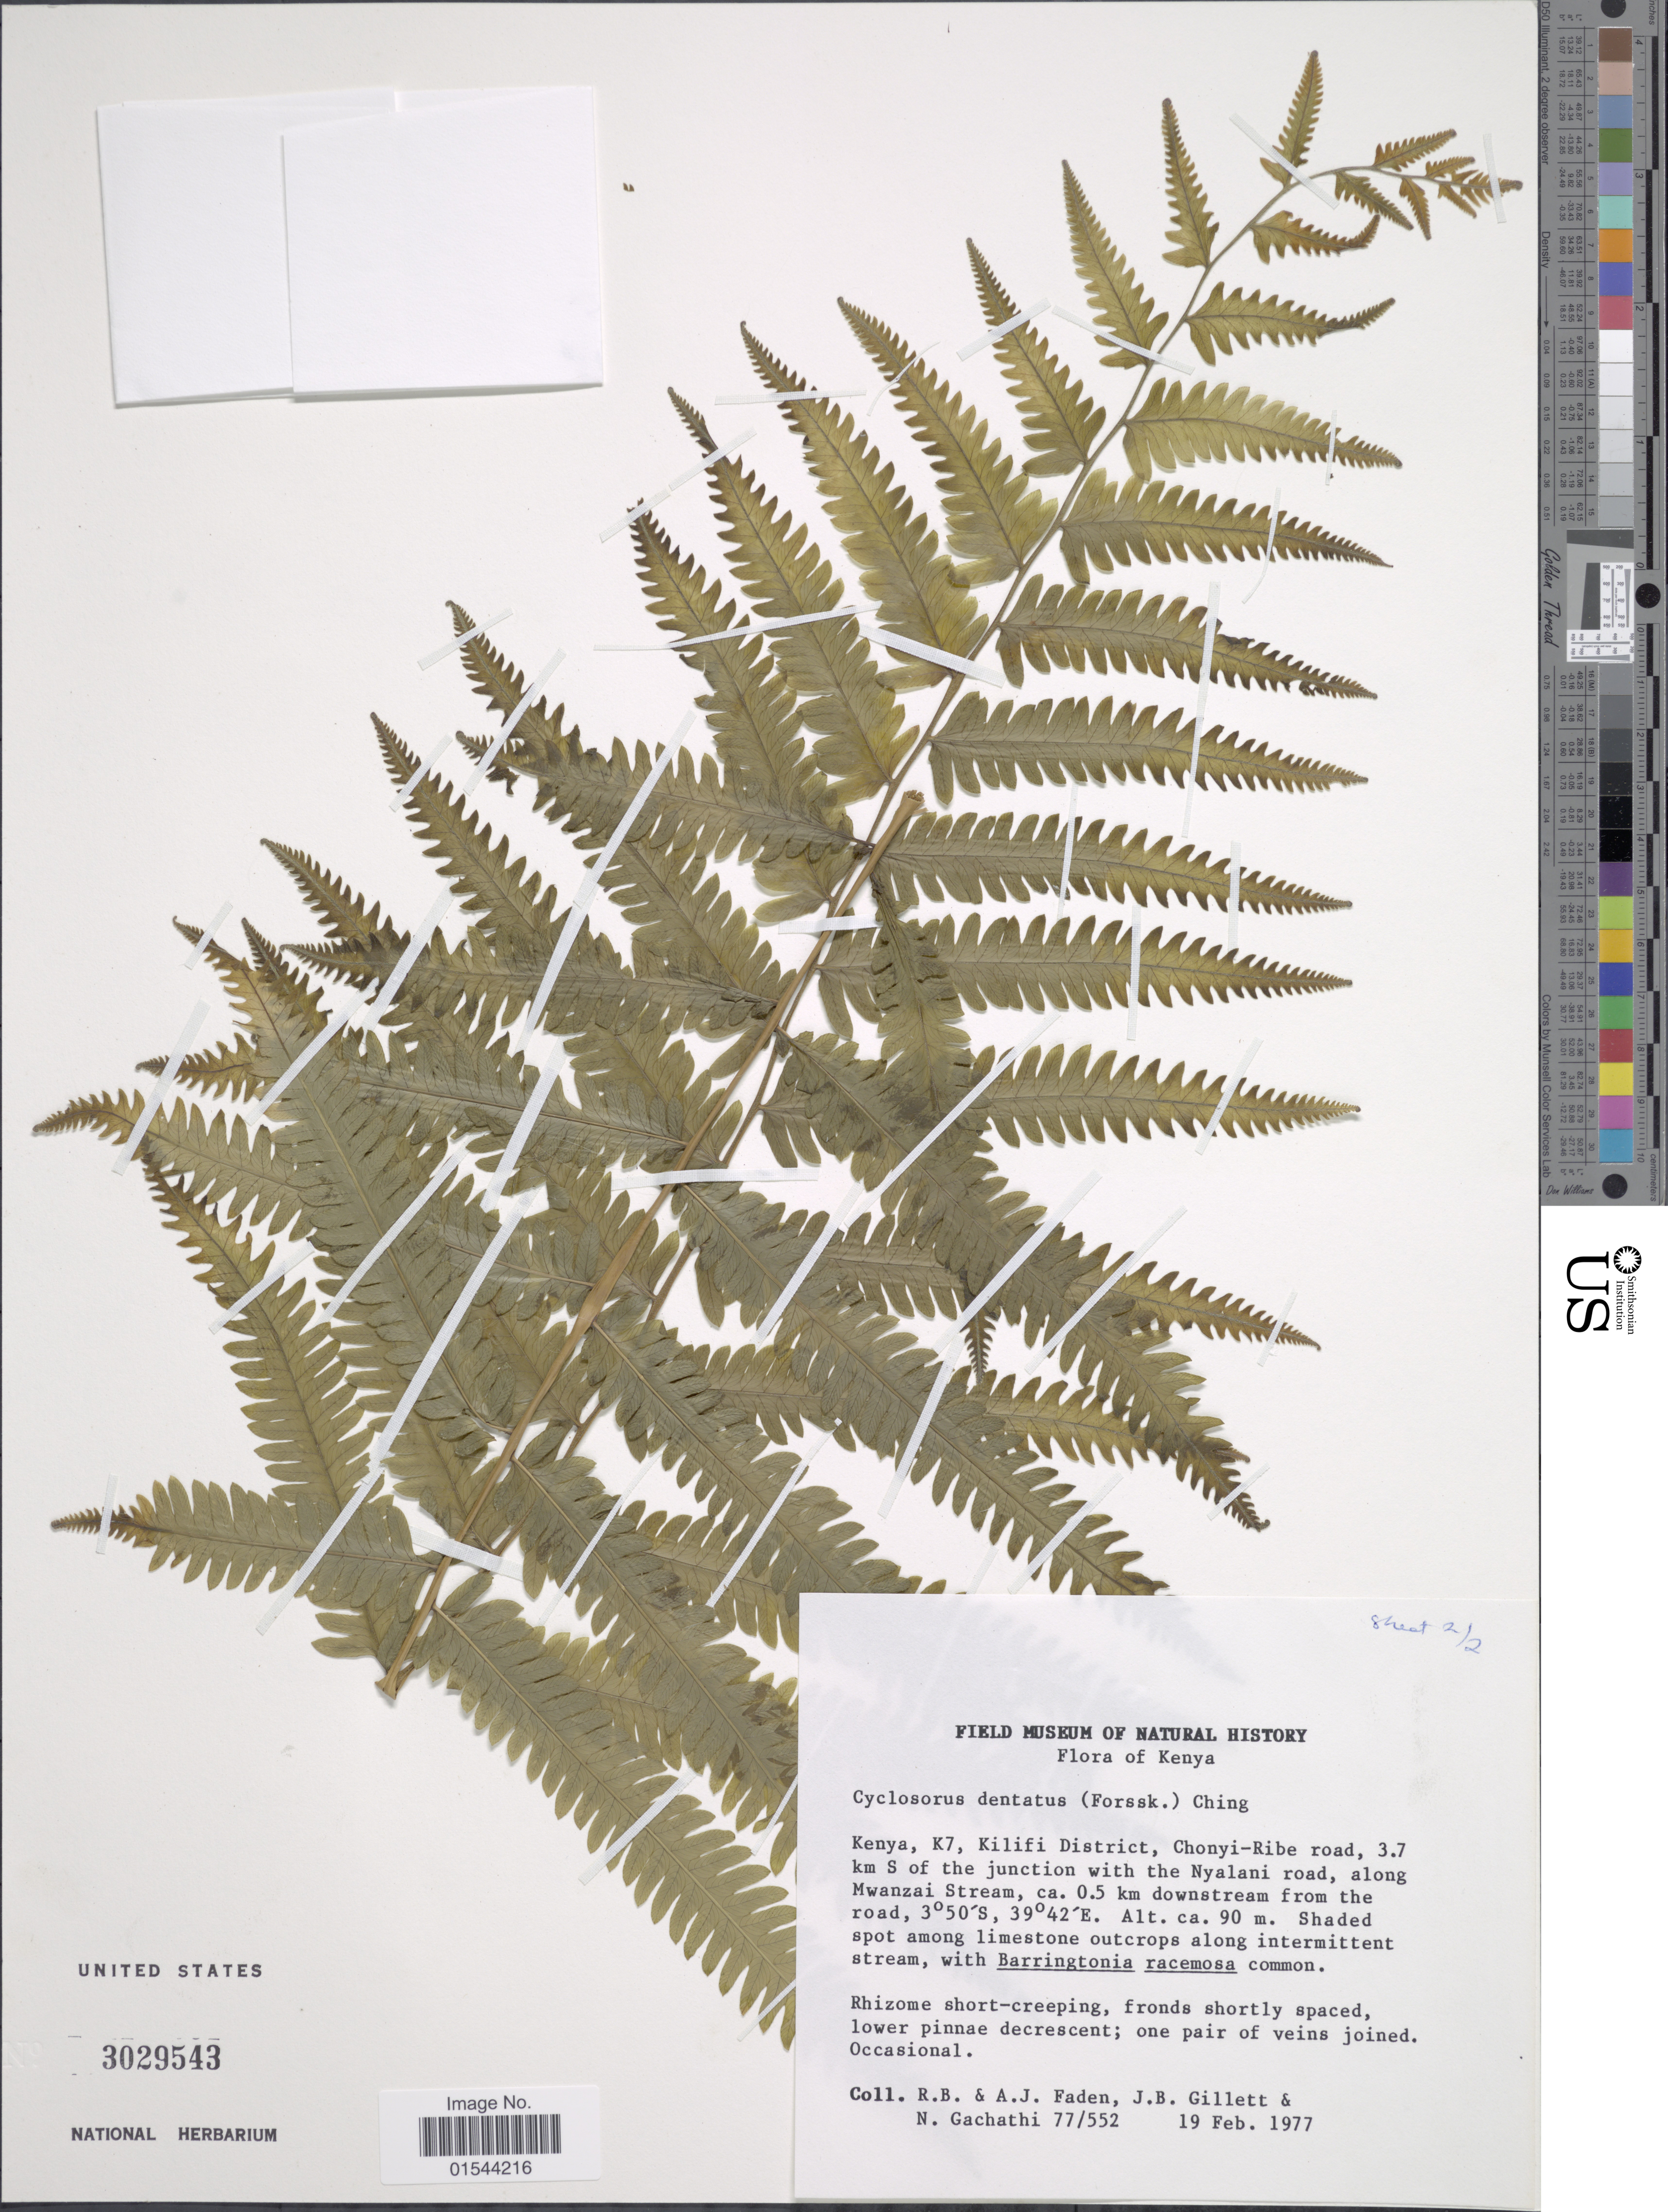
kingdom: Plantae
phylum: Tracheophyta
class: Polypodiopsida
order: Polypodiales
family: Thelypteridaceae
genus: Christella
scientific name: Christella dentata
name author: (Forssk.) Brownsey & Jermy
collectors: R. B. Faden, A. J. Faden, J. B. Gillett & N. Gachathi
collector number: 77/552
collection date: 1977-02-19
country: Kenya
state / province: Kilifi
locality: K7, Kilifi District, Chonyi-Ribe road, 3.7 km S of the junction with the Nyalani road, along Mwanzai Stream, ca. 0.5 km downstream from the road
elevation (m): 90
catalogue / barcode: US 3029543